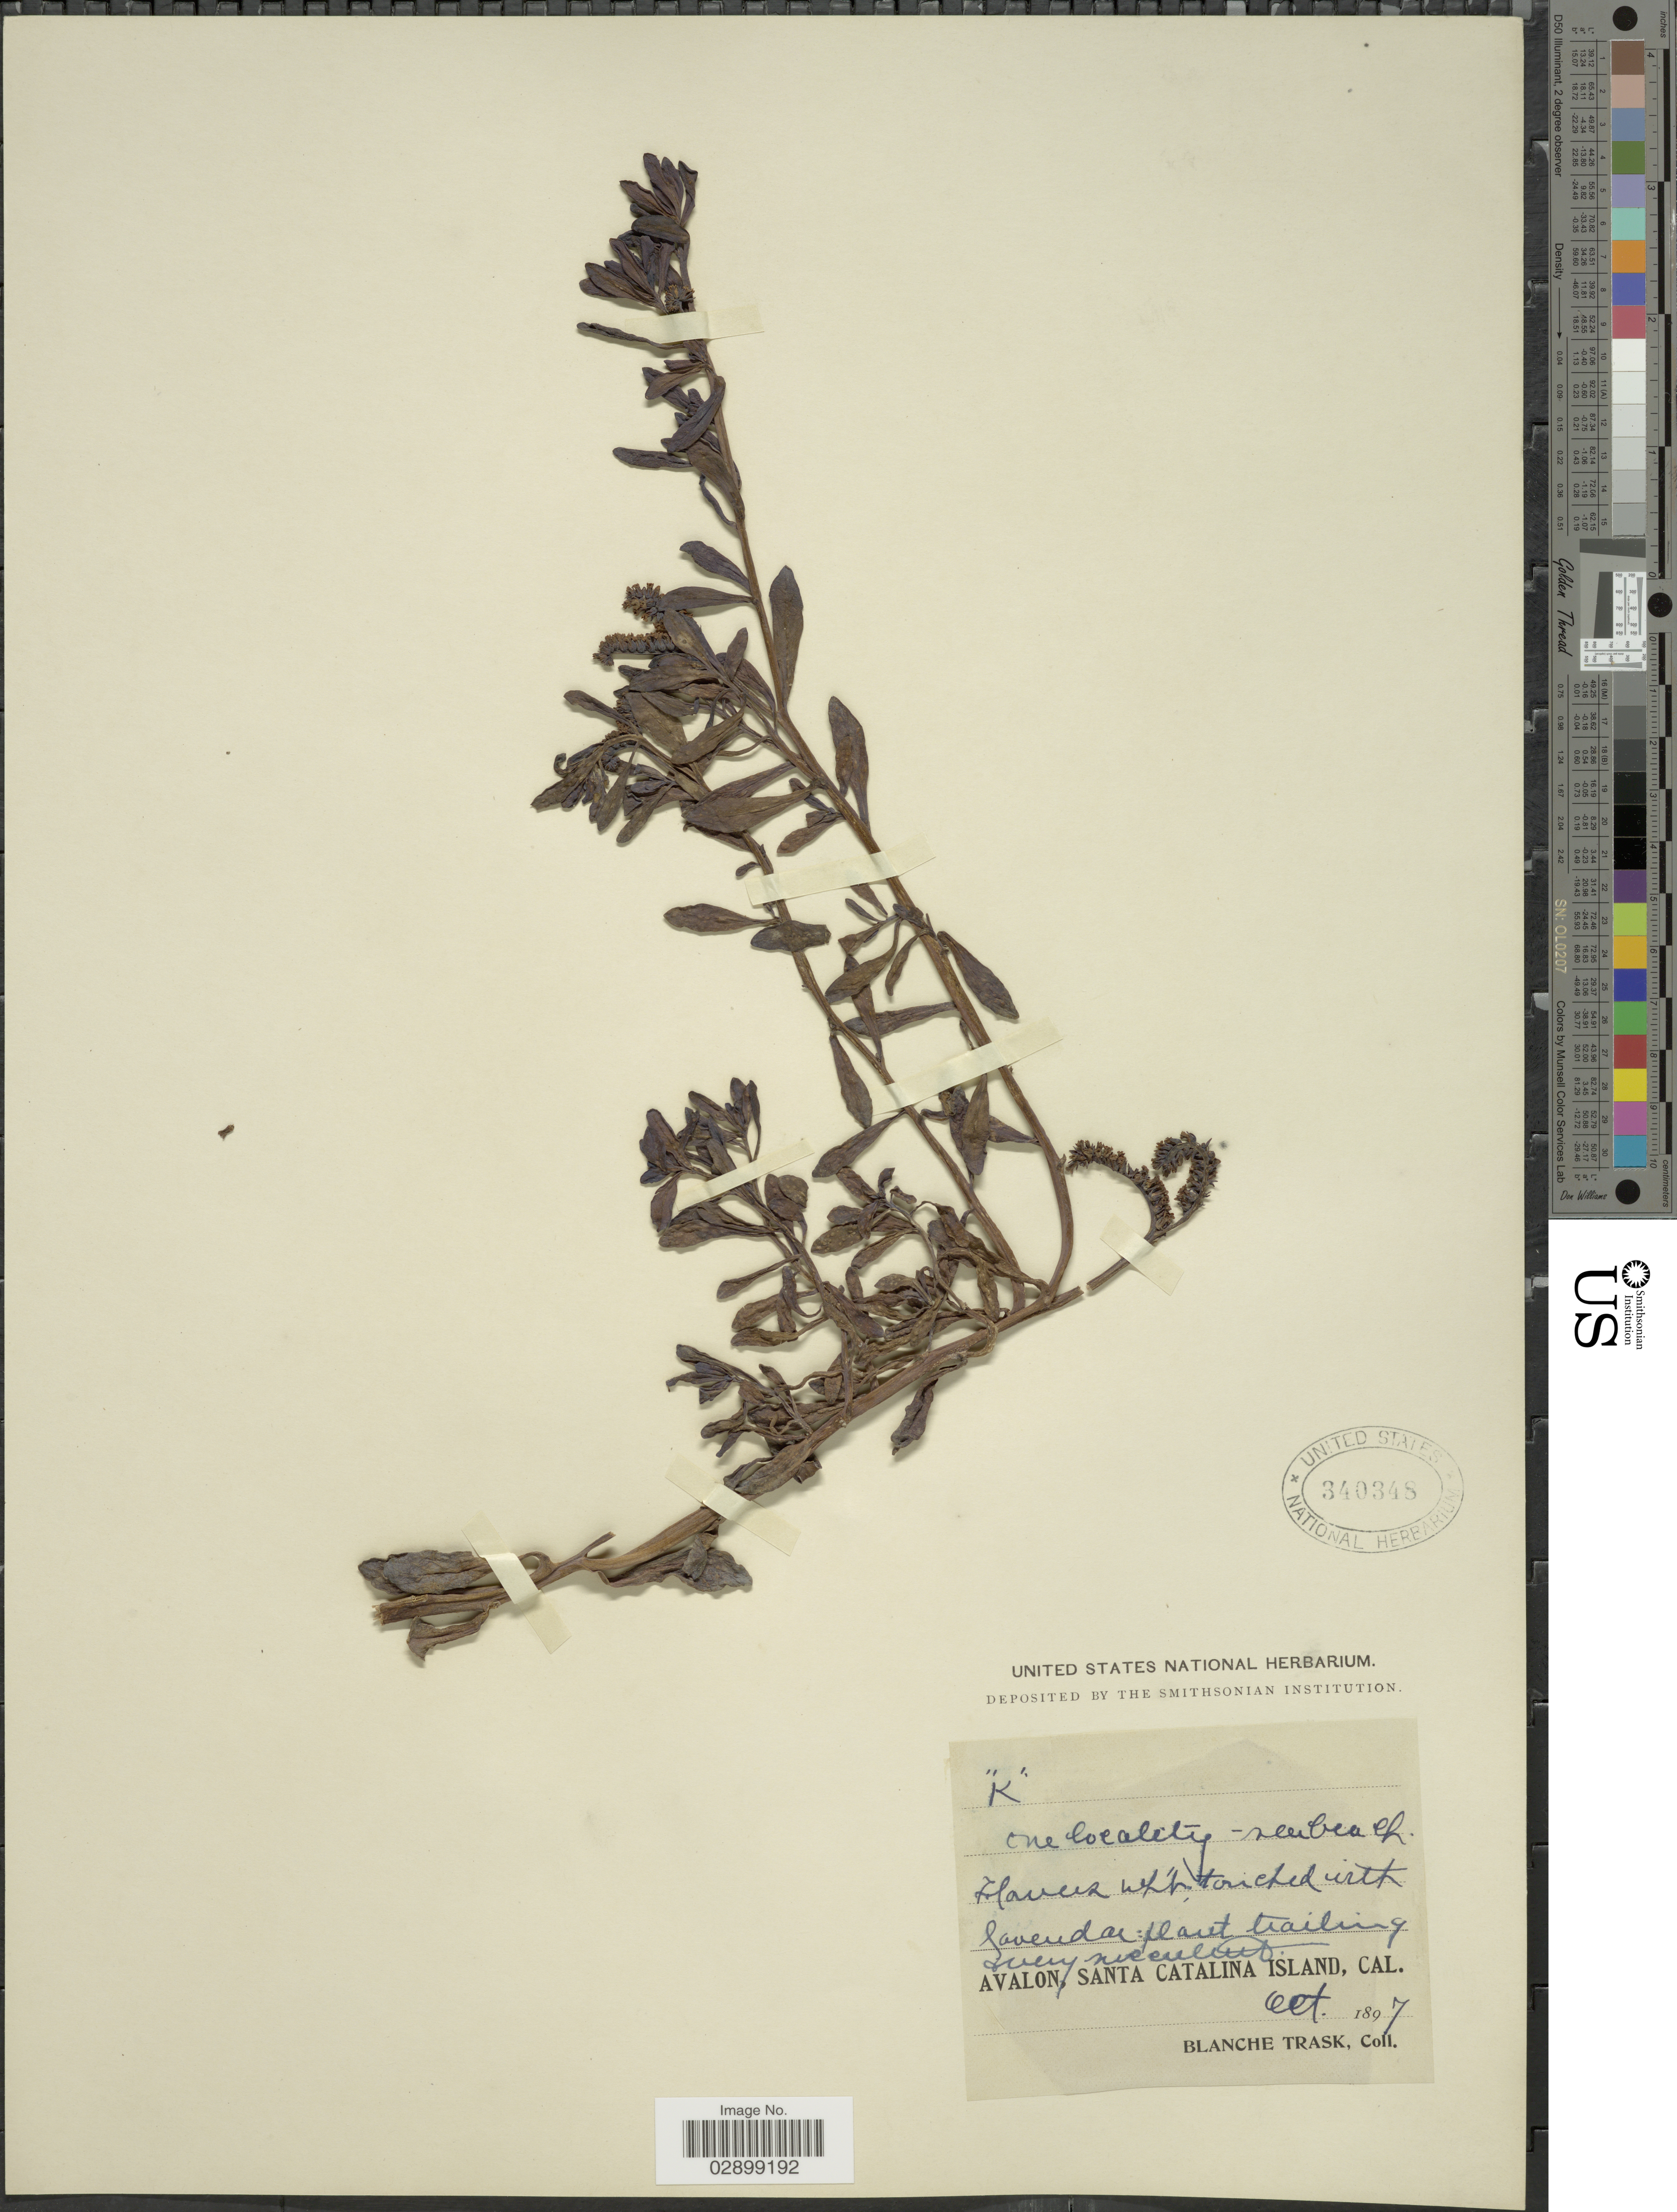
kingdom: Plantae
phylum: Tracheophyta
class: Magnoliopsida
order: Boraginales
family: Heliotropiaceae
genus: Heliotropium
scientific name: Heliotropium sp.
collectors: B. Trask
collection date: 1897-10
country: United States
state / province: California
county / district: Los Angeles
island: Santa Catalina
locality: Avalon, Santa Catalina Island, Cal.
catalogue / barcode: US 340348